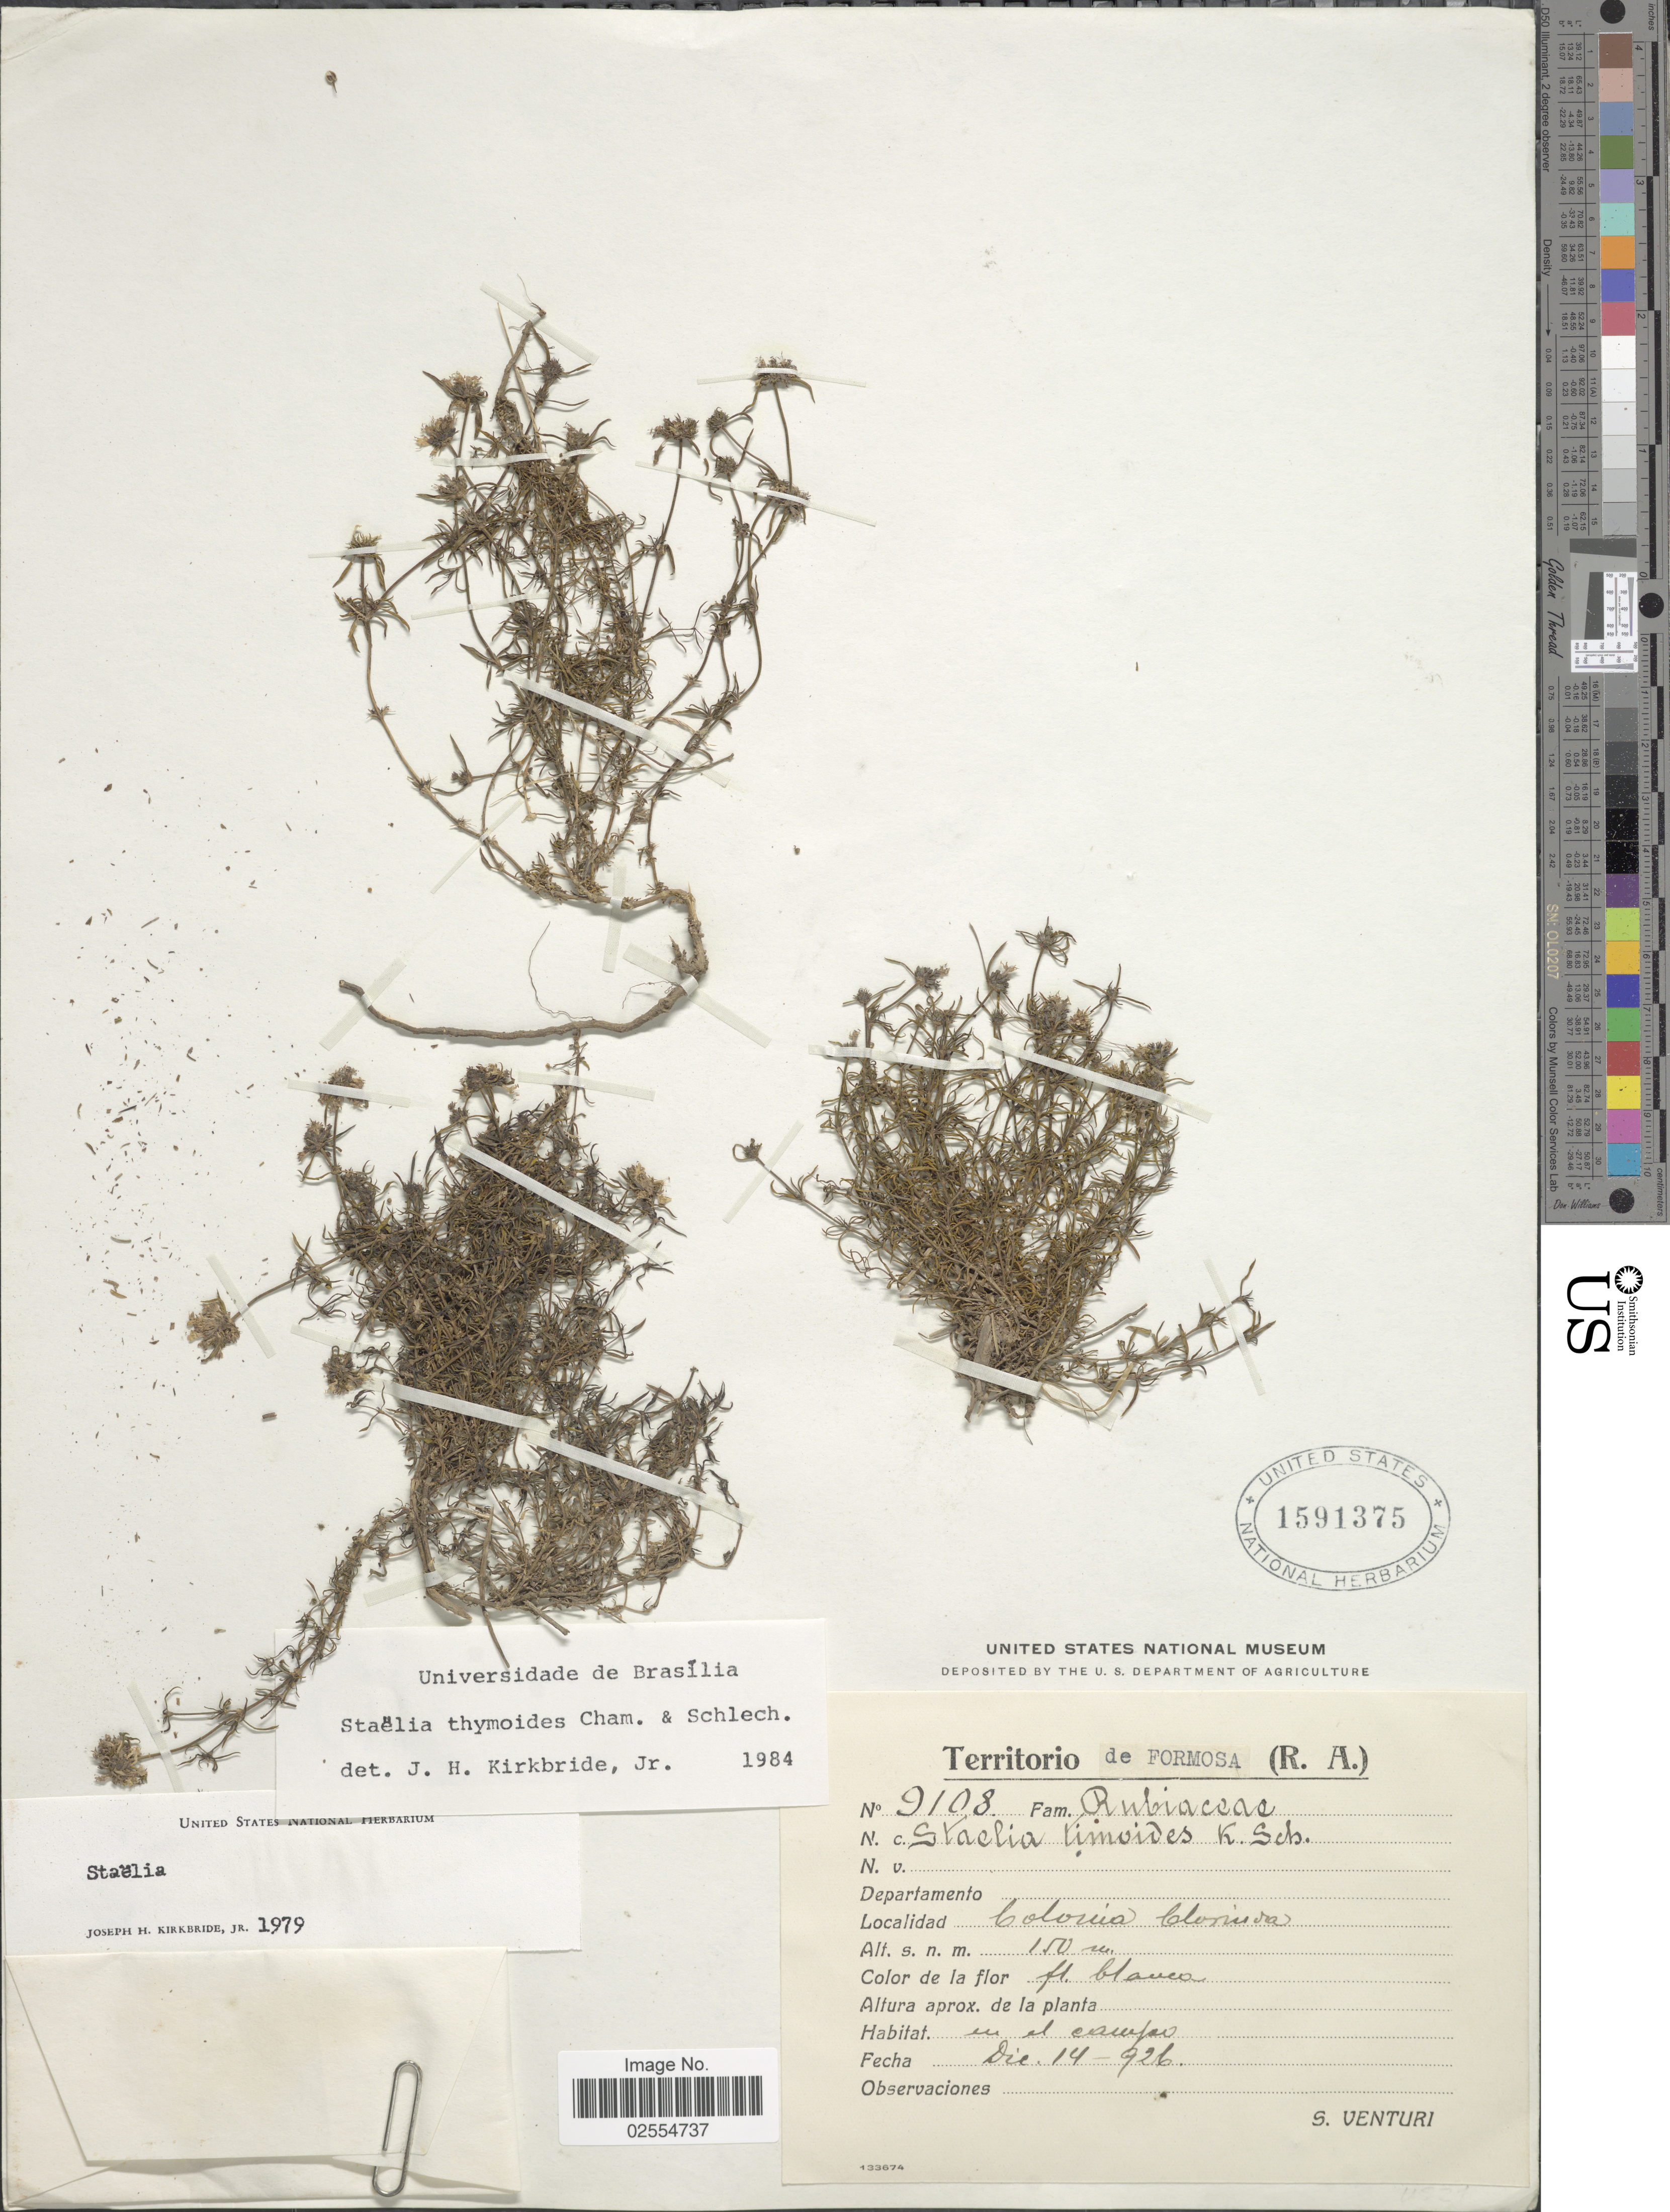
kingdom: Plantae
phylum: Tracheophyta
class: Magnoliopsida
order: Gentianales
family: Rubiaceae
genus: Staelia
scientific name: Staelia thymoides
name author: Cham. & Schltdl.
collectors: S. Venturi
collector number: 9108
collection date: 1926-12-14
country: Argentina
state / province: Formosa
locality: Colonia Clorinda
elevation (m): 150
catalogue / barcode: US 1591375